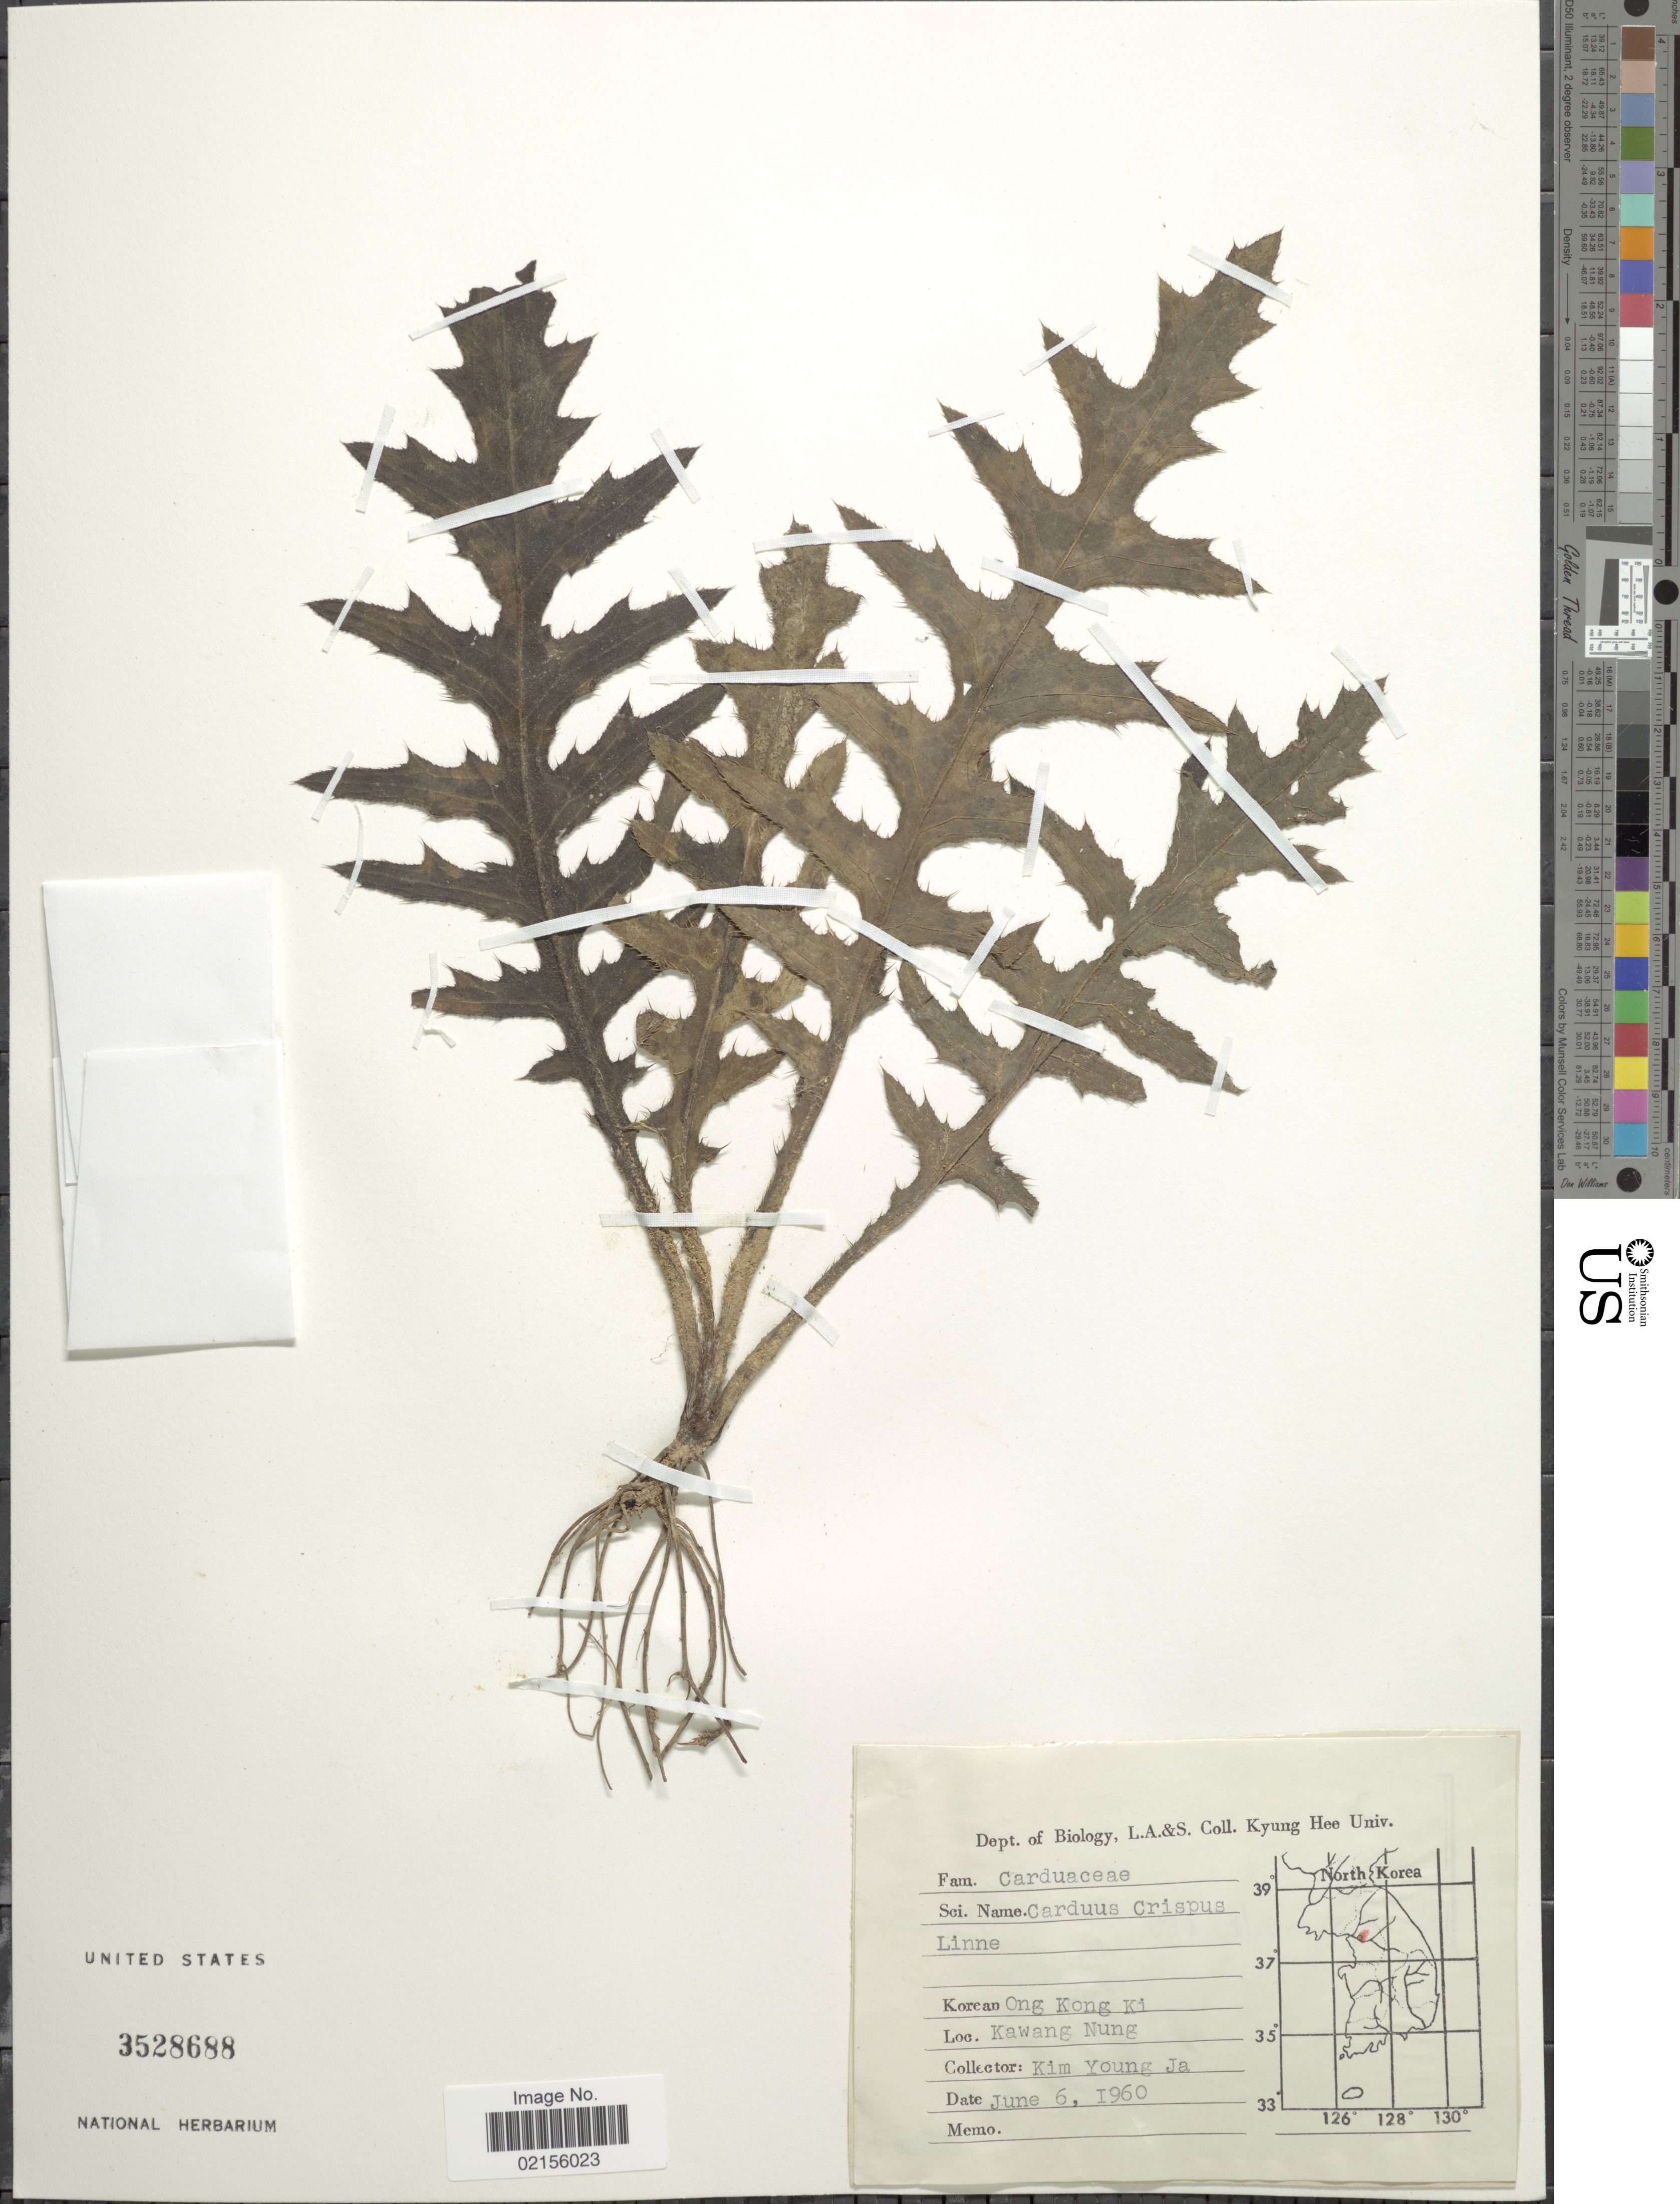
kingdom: Plantae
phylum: Tracheophyta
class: Magnoliopsida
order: Asterales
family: Asteraceae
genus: Carduus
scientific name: Carduus crispus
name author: L.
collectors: Y. Kim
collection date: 1960-06-06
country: South Korea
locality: Kawang Nung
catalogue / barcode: US 3528688